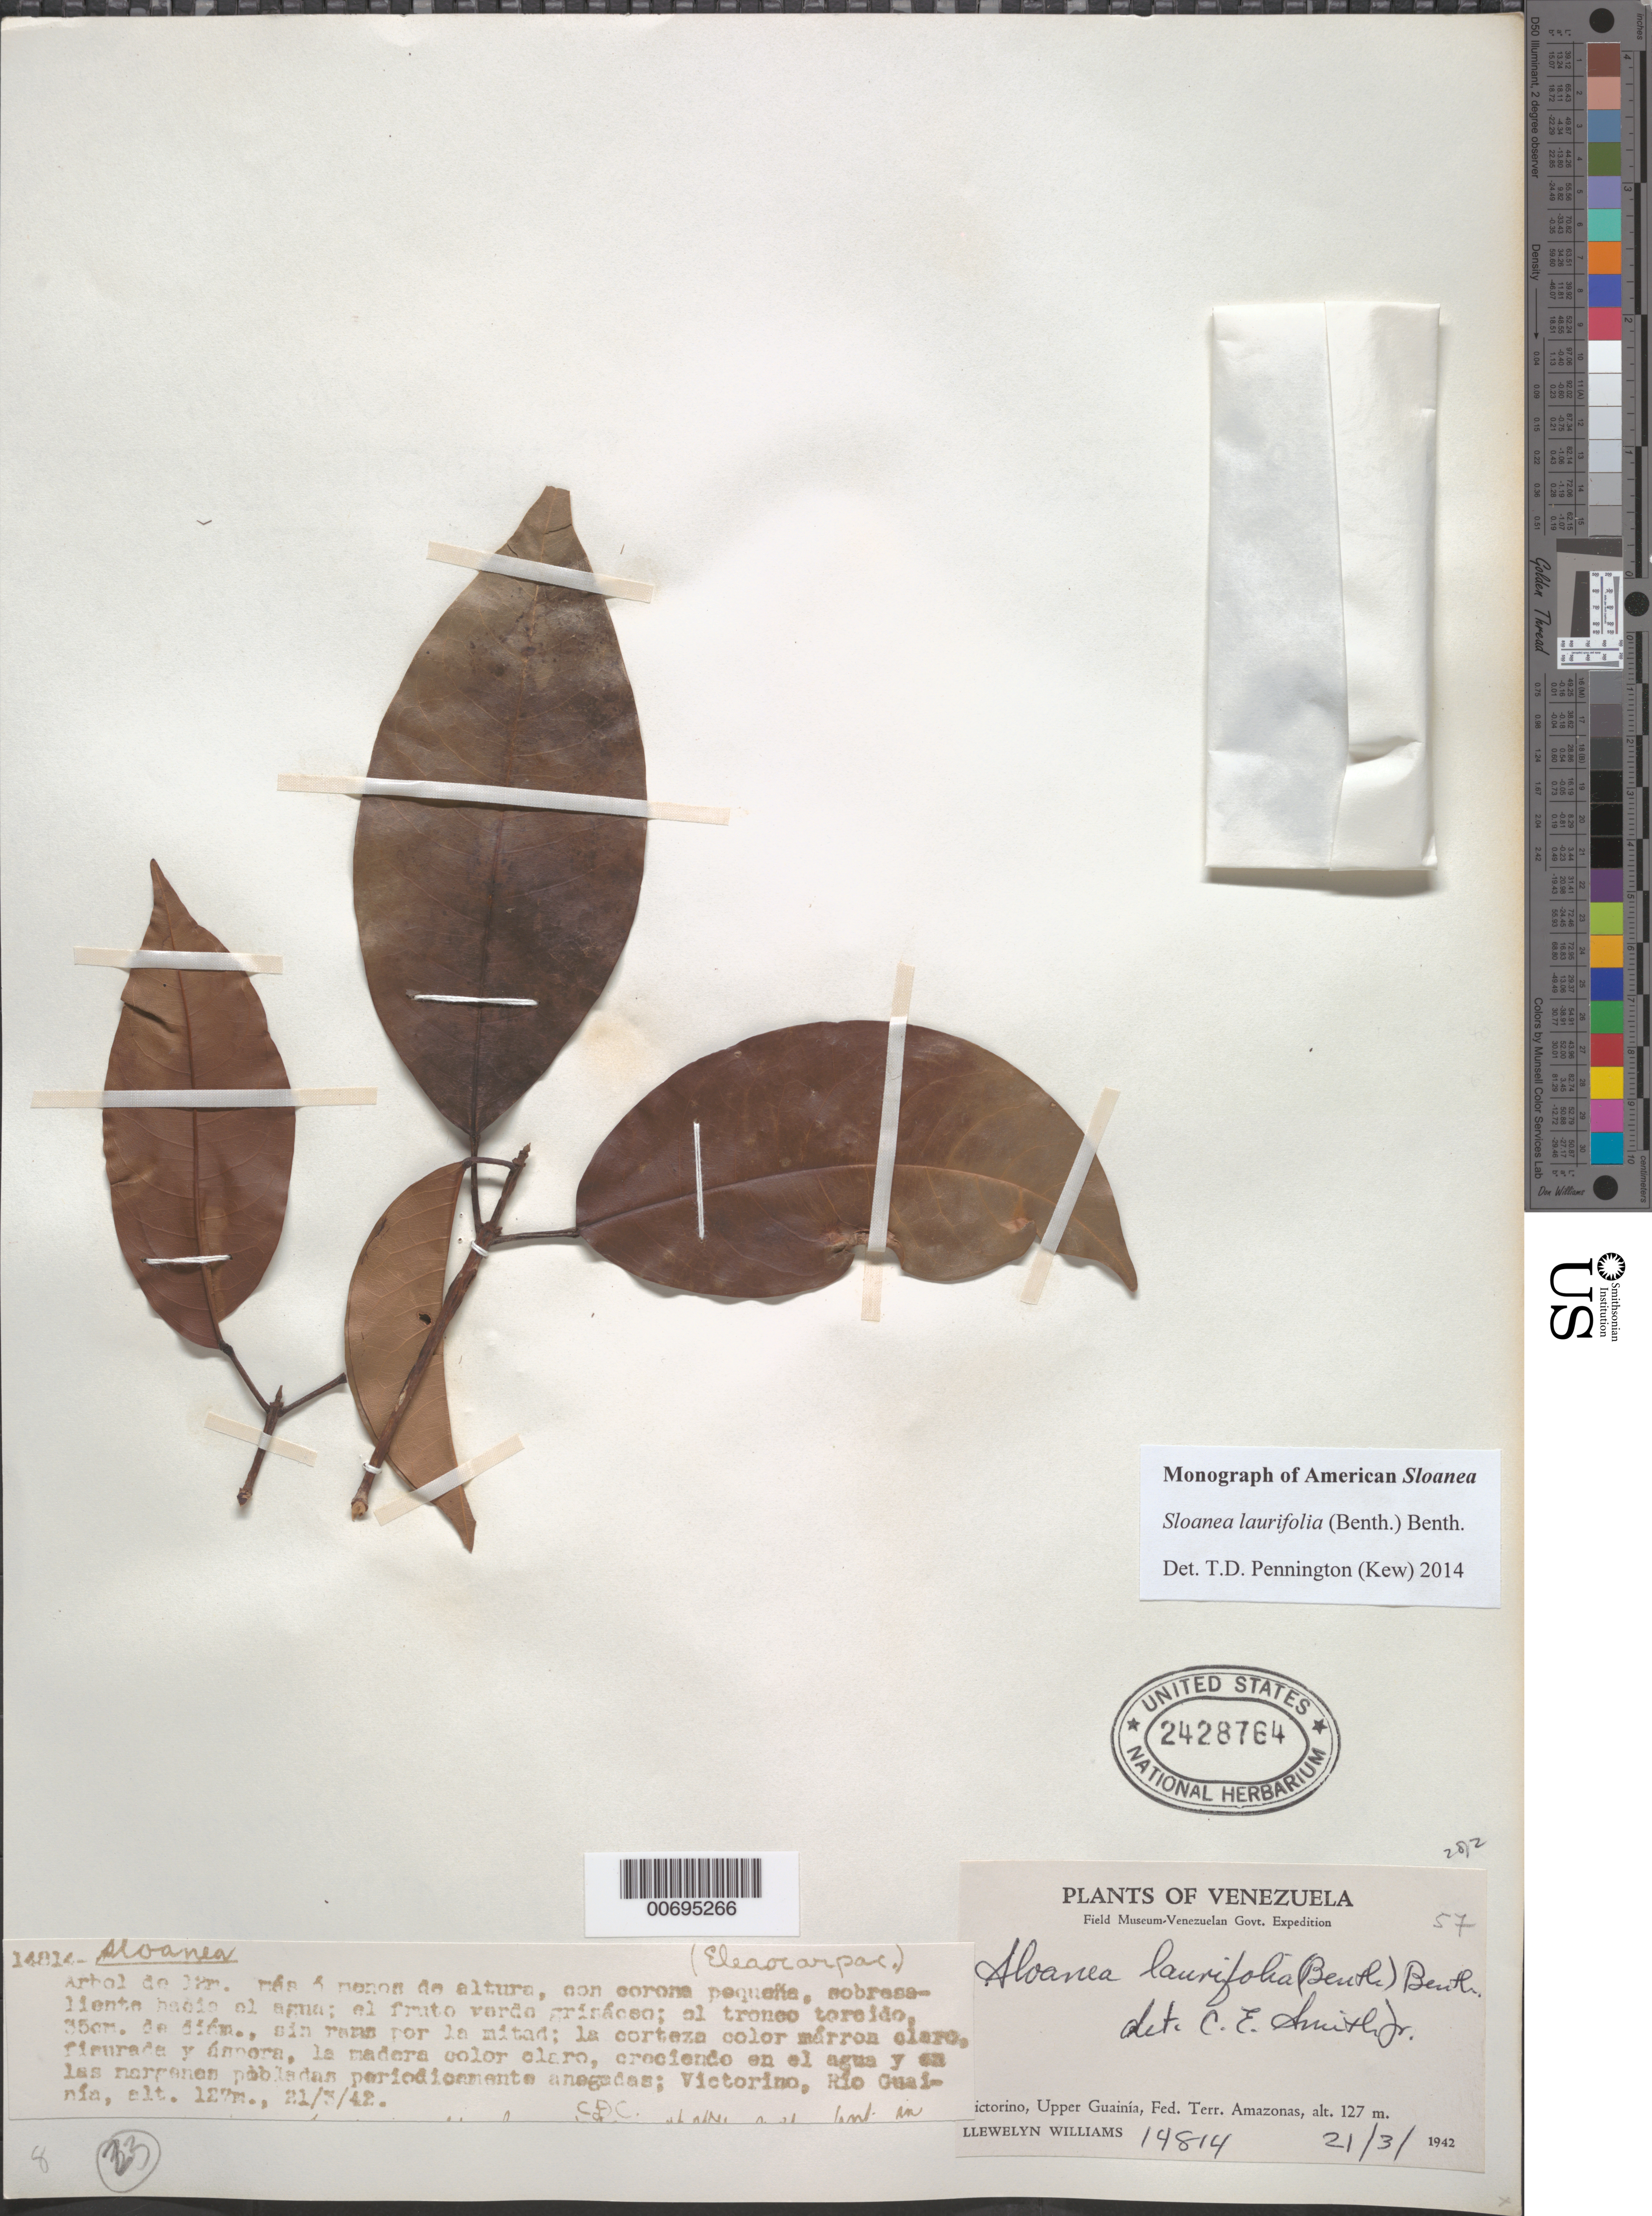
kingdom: Plantae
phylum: Tracheophyta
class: Magnoliopsida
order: Oxalidales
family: Elaeocarpaceae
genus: Sloanea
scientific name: Sloanea laurifolia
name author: (Benth.) Benth.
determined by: Smith, C. E., Jr.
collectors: Ll. Williams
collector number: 14814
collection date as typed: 21-Mar-42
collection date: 1942-03-21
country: Venezuela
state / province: Amazonas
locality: Victorino, Río Guainía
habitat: En el agua y an las margenes poblados periodicamente anegadas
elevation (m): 127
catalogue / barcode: US 2428764